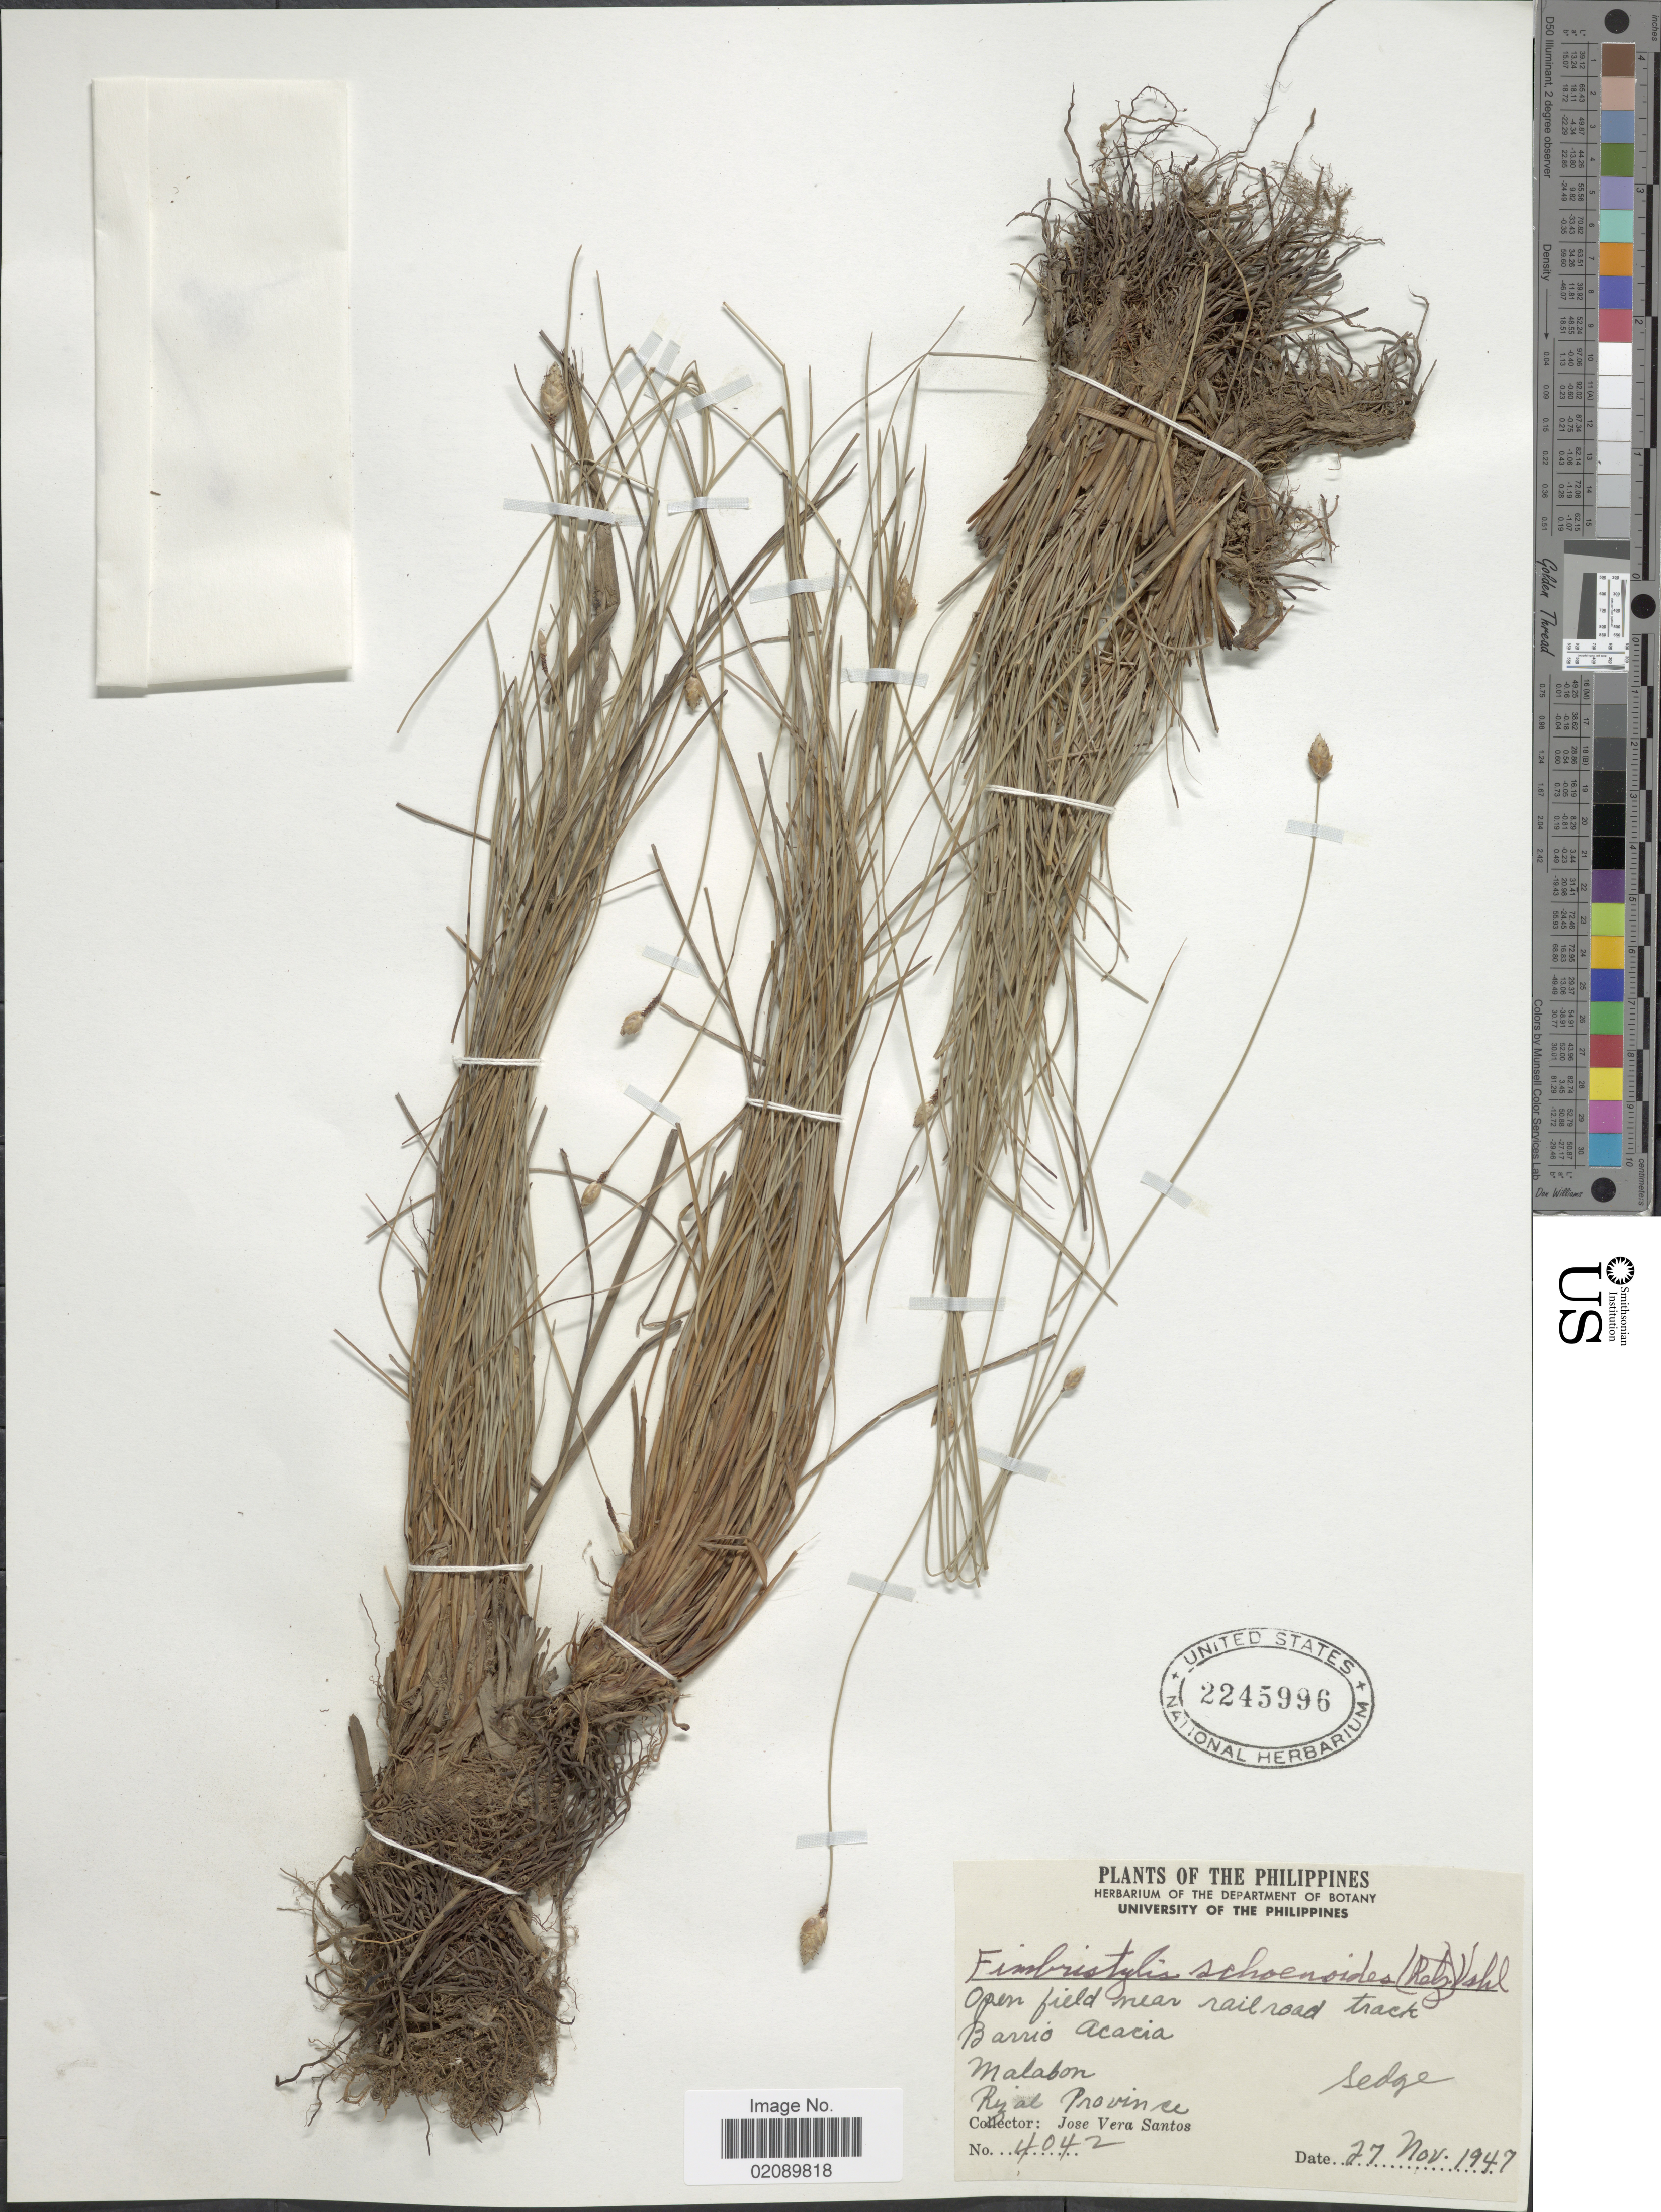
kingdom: Plantae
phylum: Tracheophyta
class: Liliopsida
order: Poales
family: Cyperaceae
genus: Fimbristylis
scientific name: Fimbristylis schoenoides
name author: (Retz.) Vahl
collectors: J. V. Santos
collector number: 4042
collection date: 1947-11-27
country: Philippines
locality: Open field near railroad track. Barrio Acacia. Malabon. Rizal Province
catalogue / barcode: US 2245996